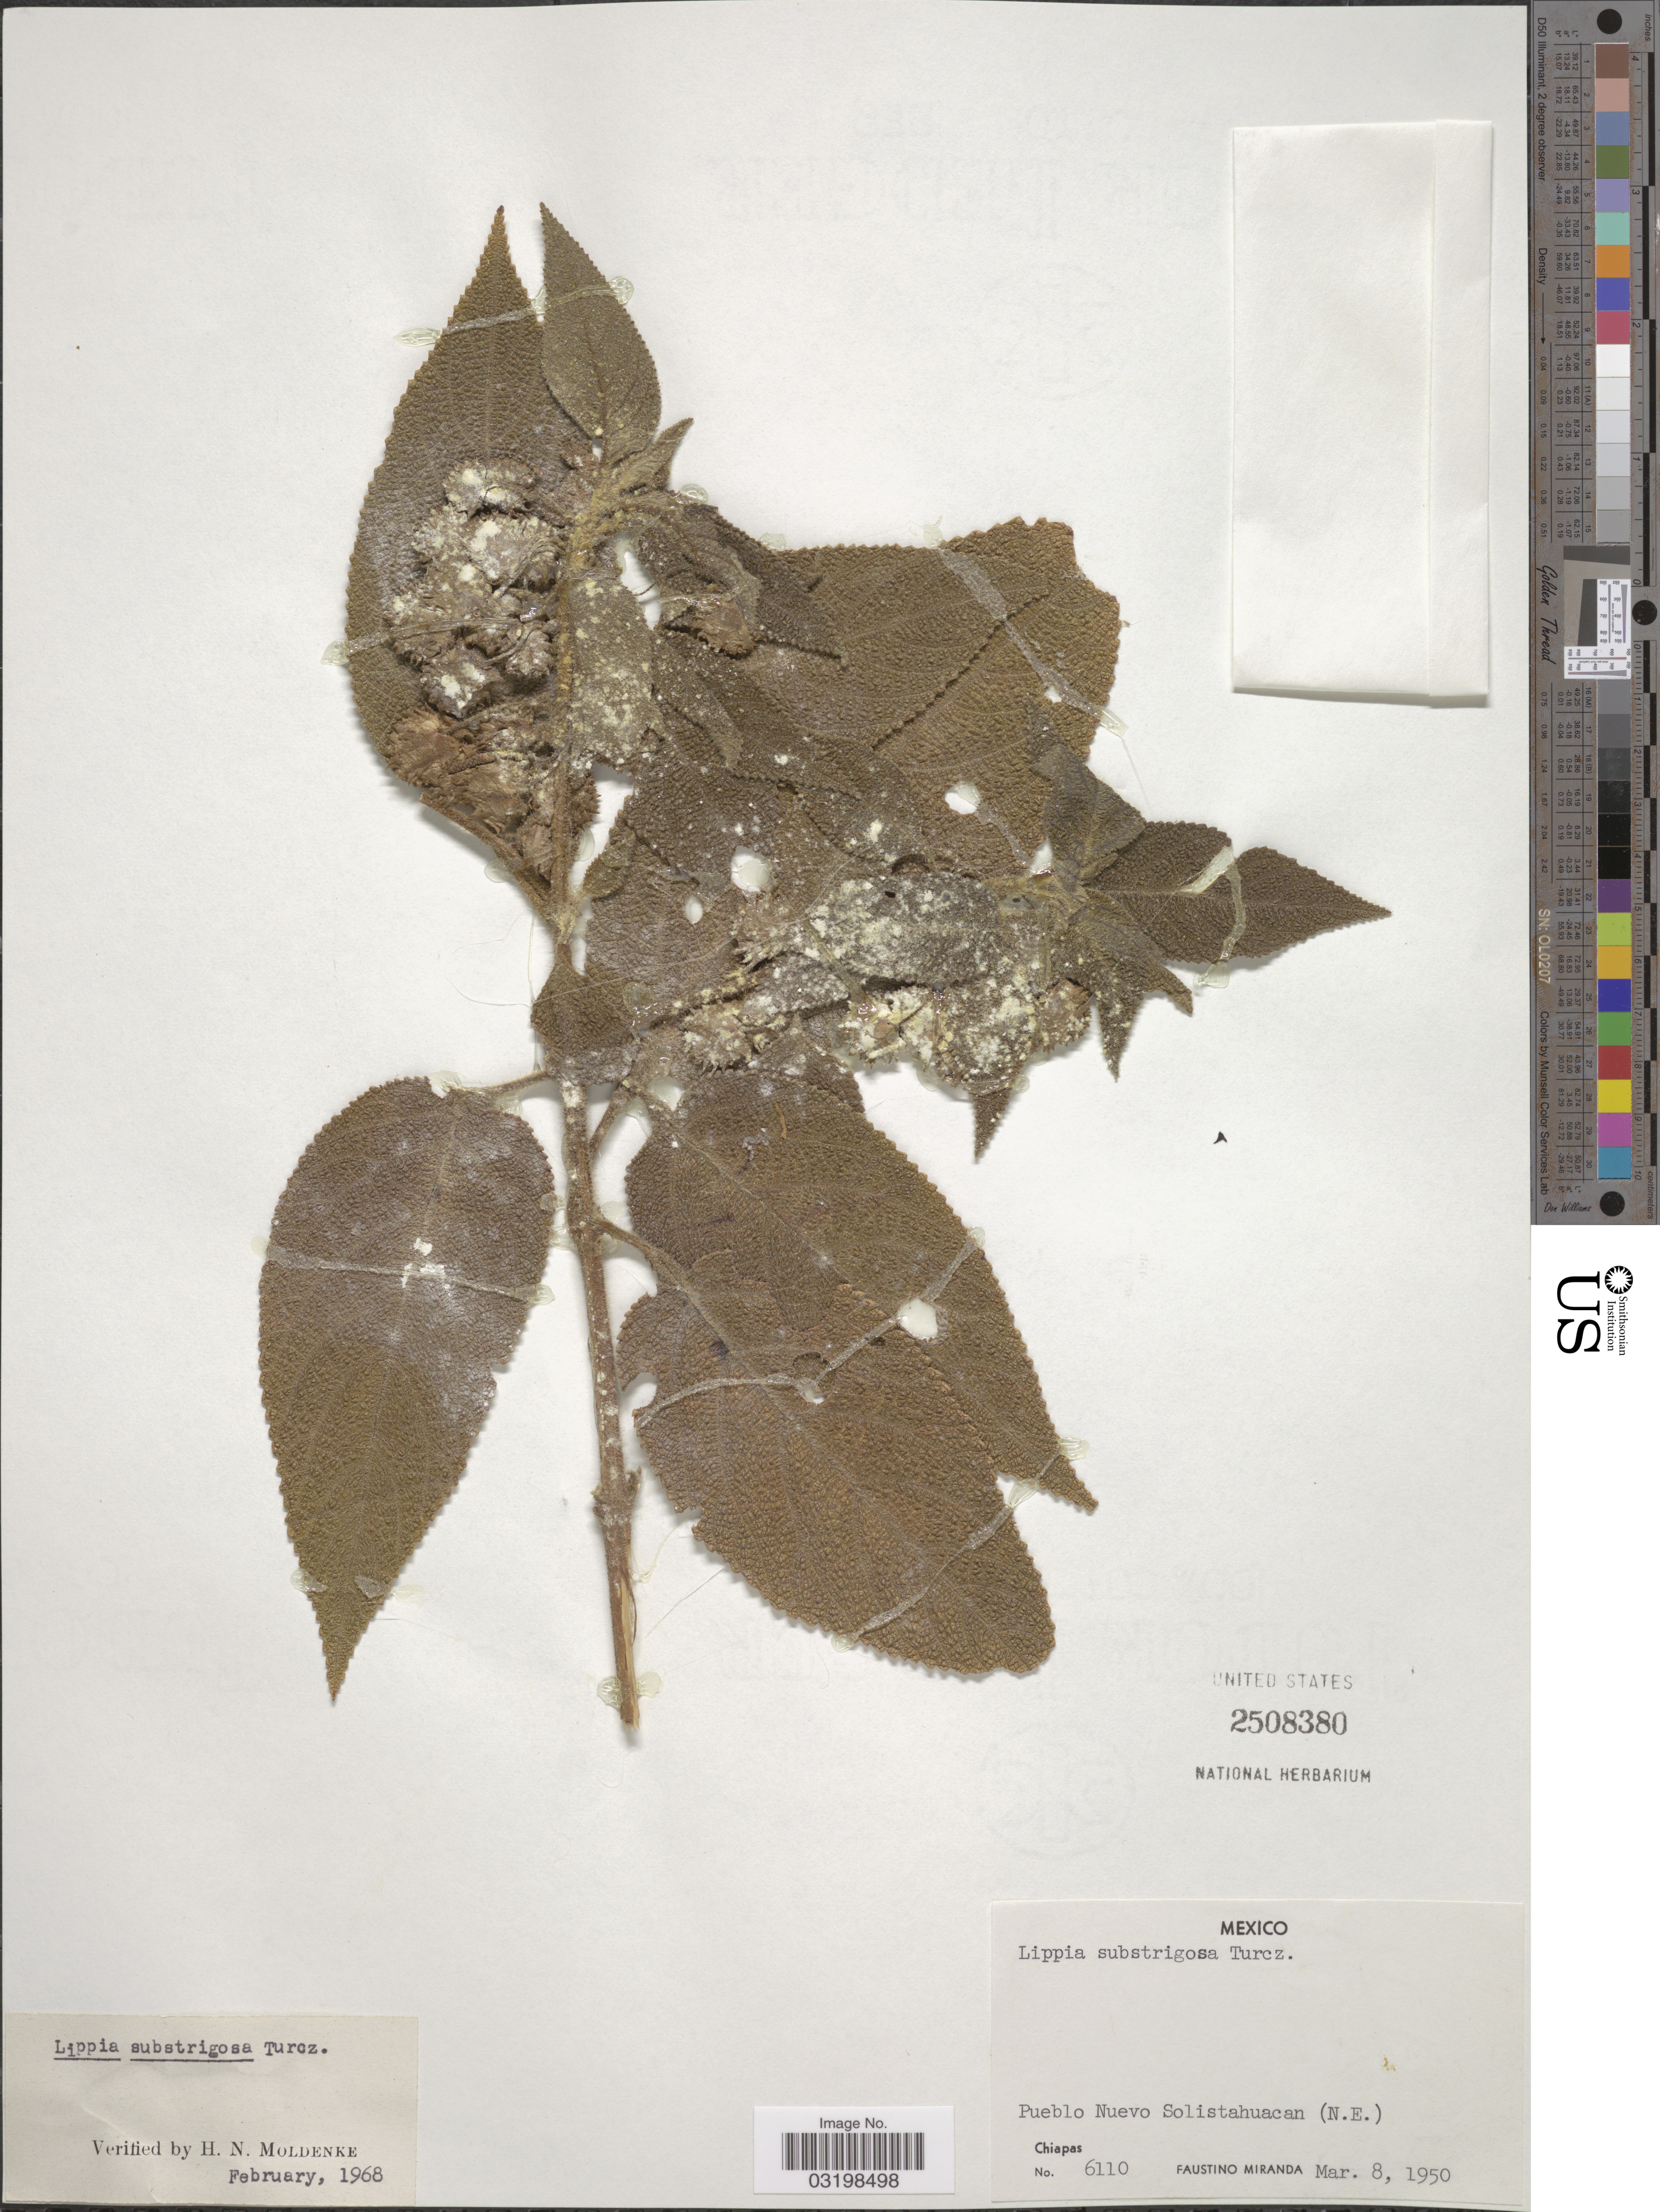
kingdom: Plantae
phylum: Tracheophyta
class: Magnoliopsida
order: Lamiales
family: Verbenaceae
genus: Lippia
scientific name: Lippia umbellata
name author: Cav.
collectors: F. Miranda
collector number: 6110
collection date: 1950-03-08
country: Mexico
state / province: Chiapas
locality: Pueblo Nuevo Solistahuacan (N.E.).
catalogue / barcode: US 2508380